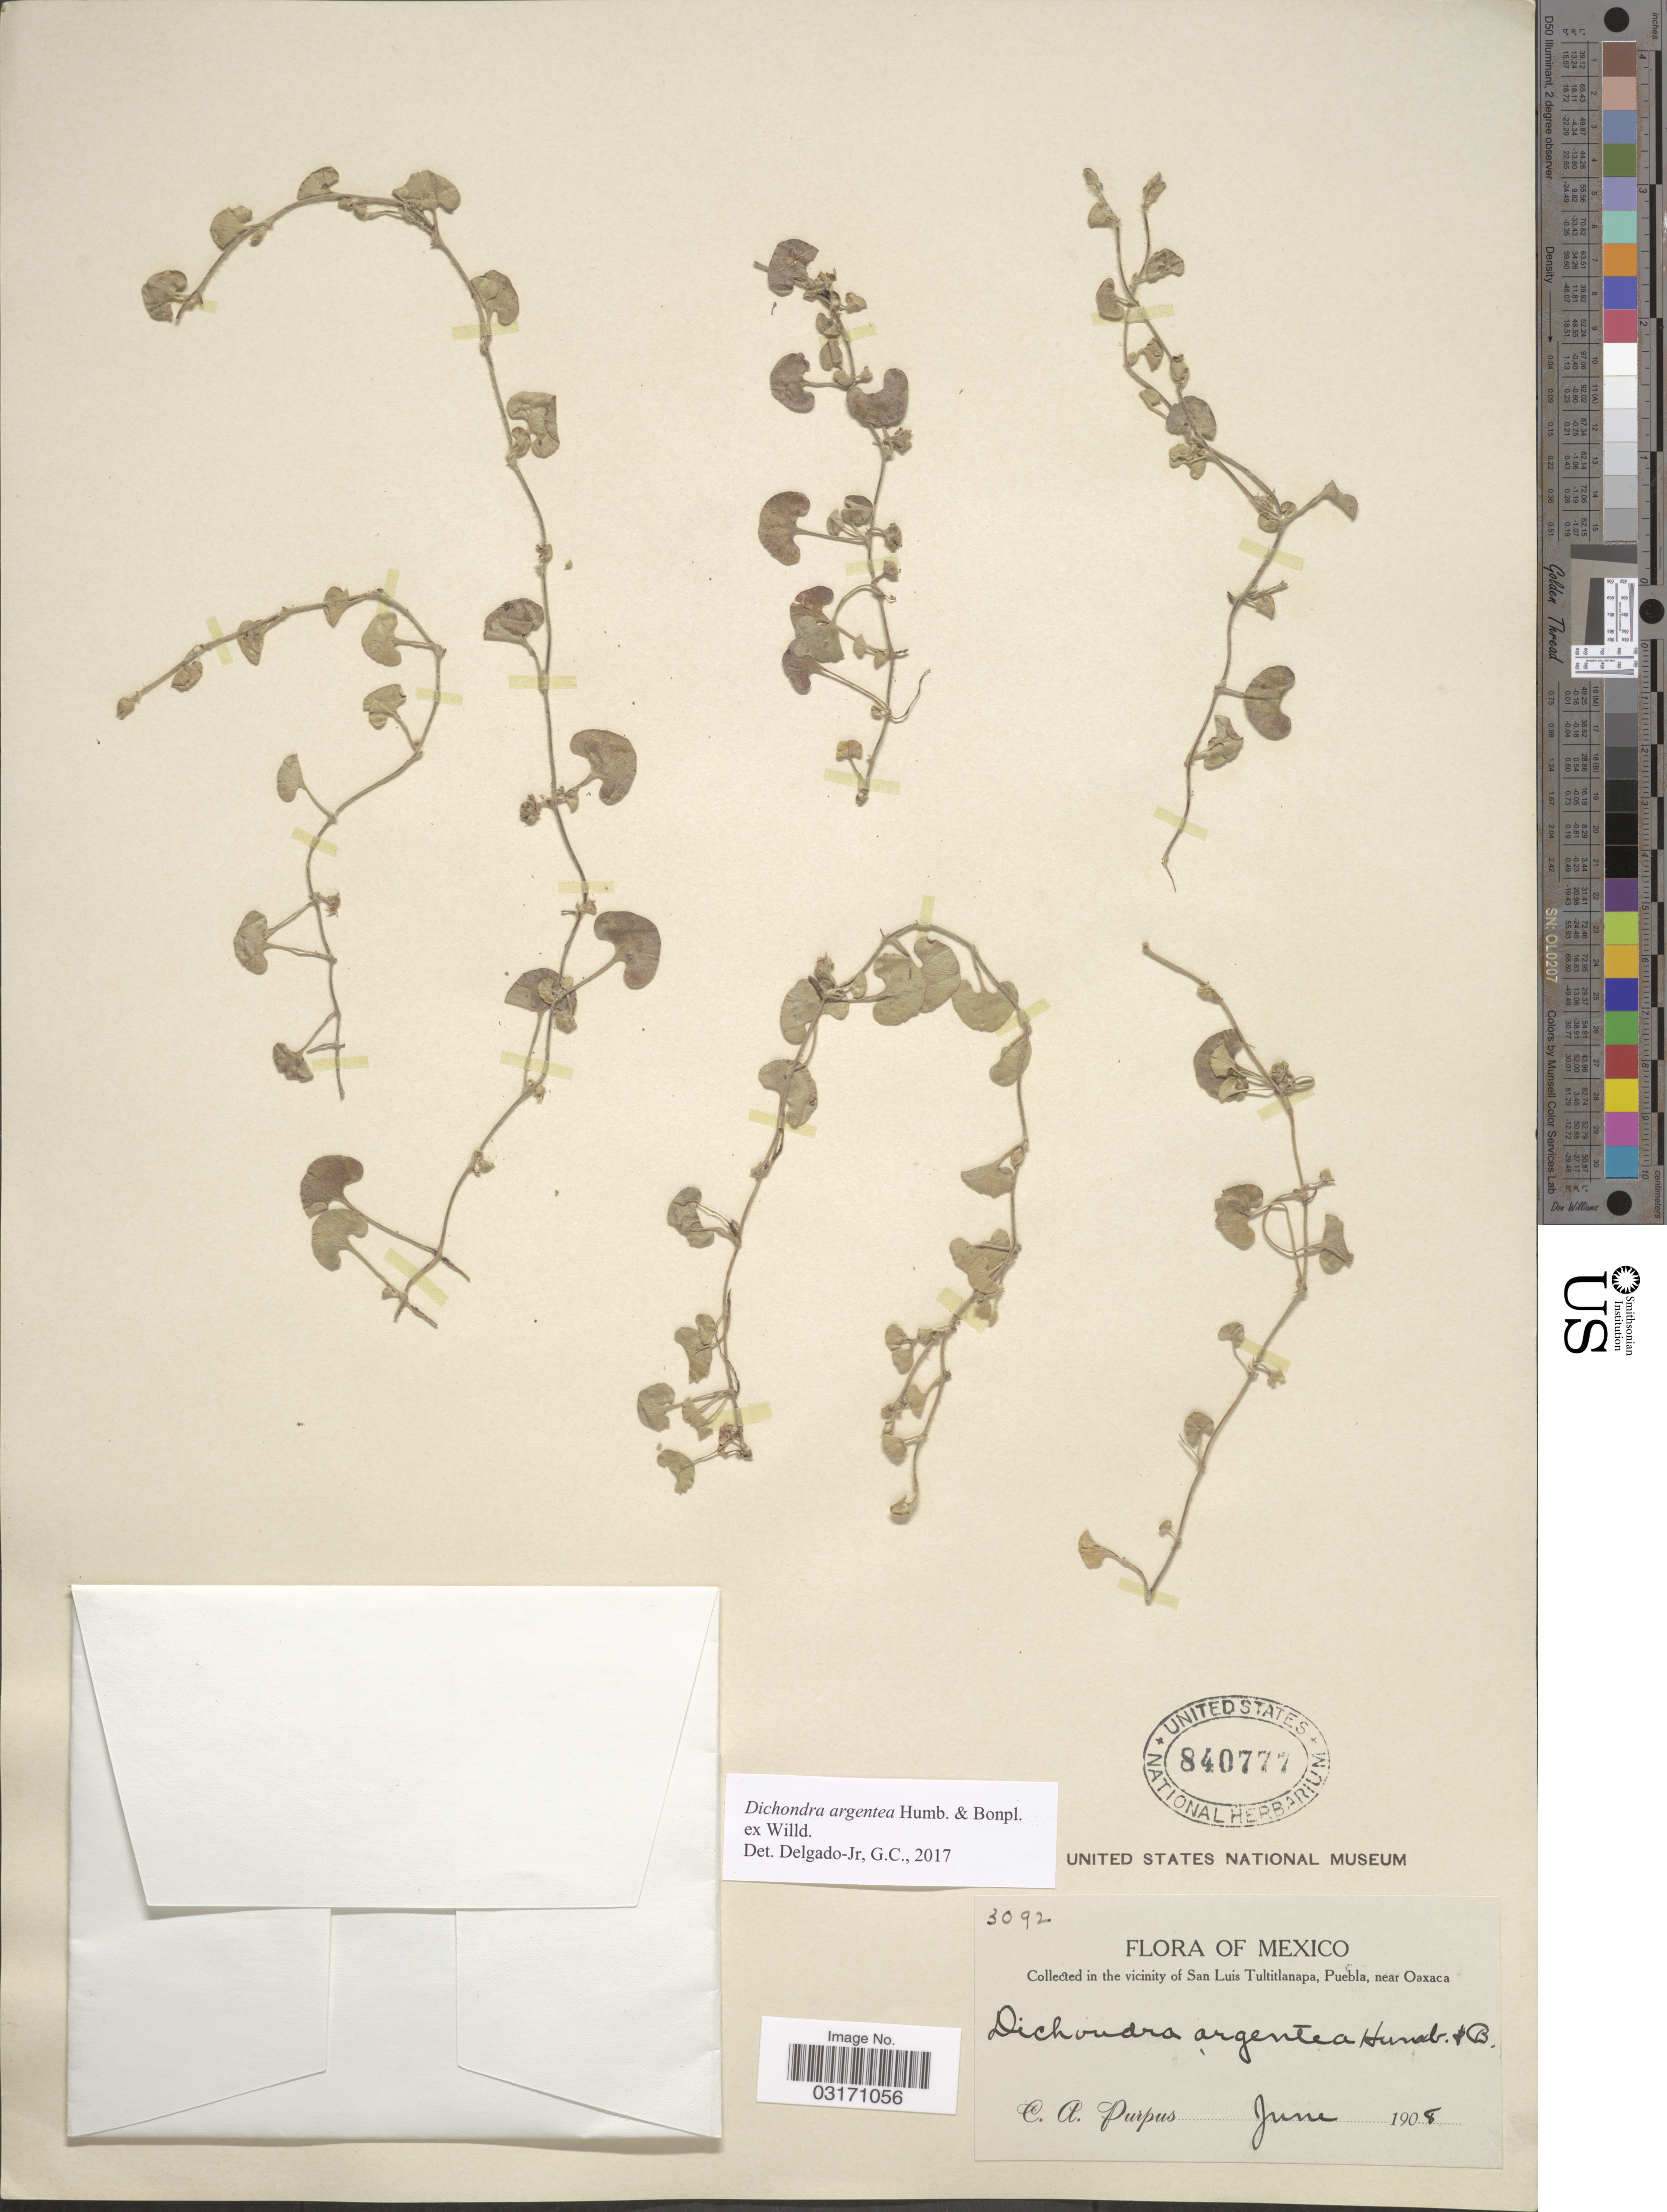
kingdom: Plantae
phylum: Tracheophyta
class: Magnoliopsida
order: Solanales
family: Convolvulaceae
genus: Dichondra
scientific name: Dichondra argentea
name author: Humb. & Bonpl. ex Willd.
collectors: C. A. Purpus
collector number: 3092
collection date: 1908-06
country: Mexico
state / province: Puebla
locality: In the vicinity of San Luis Tultitlanapa, near Oaxaca.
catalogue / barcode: US 840777